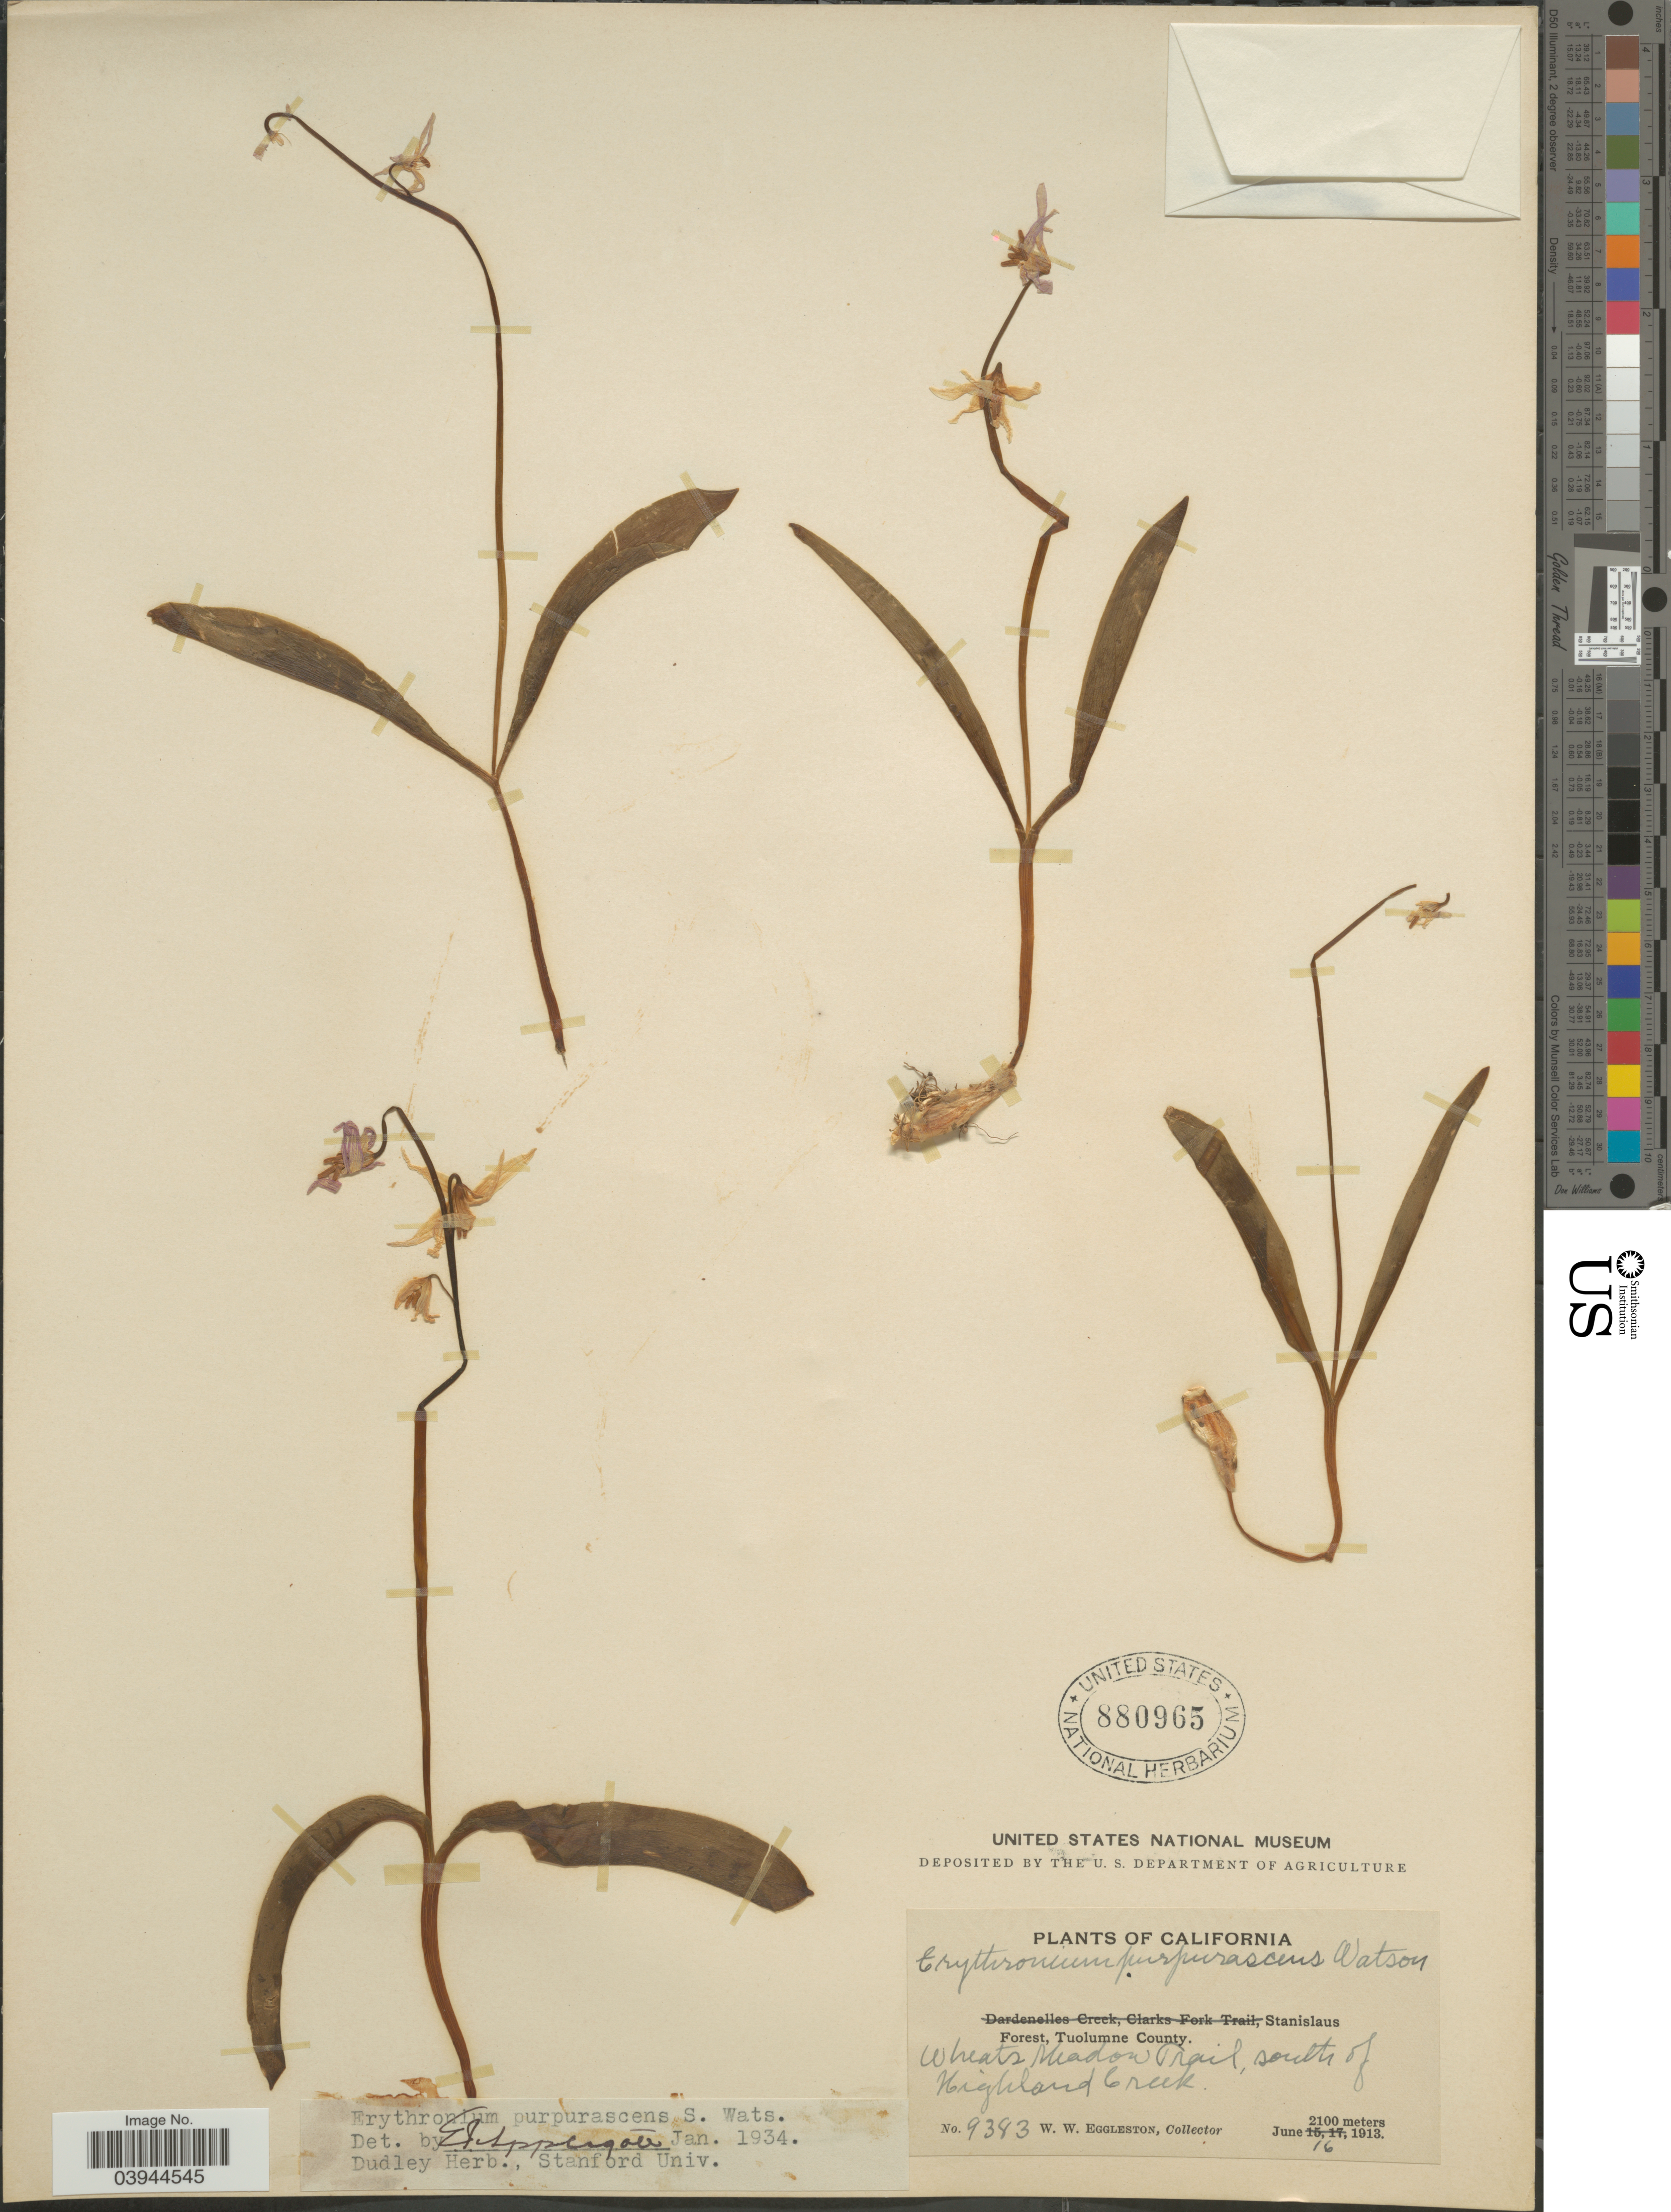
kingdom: Plantae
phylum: Tracheophyta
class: Liliopsida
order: Liliales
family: Liliaceae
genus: Erythronium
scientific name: Erythronium purpurascens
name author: S. Watson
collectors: W. W. Eggleston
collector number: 9393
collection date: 1913-06-16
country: United States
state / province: California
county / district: Tuolumne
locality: Stanislaus Forest, Tuolumne County. Wheats Meadow Trail, south of Highland Creek.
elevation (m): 2100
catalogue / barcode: US 880965